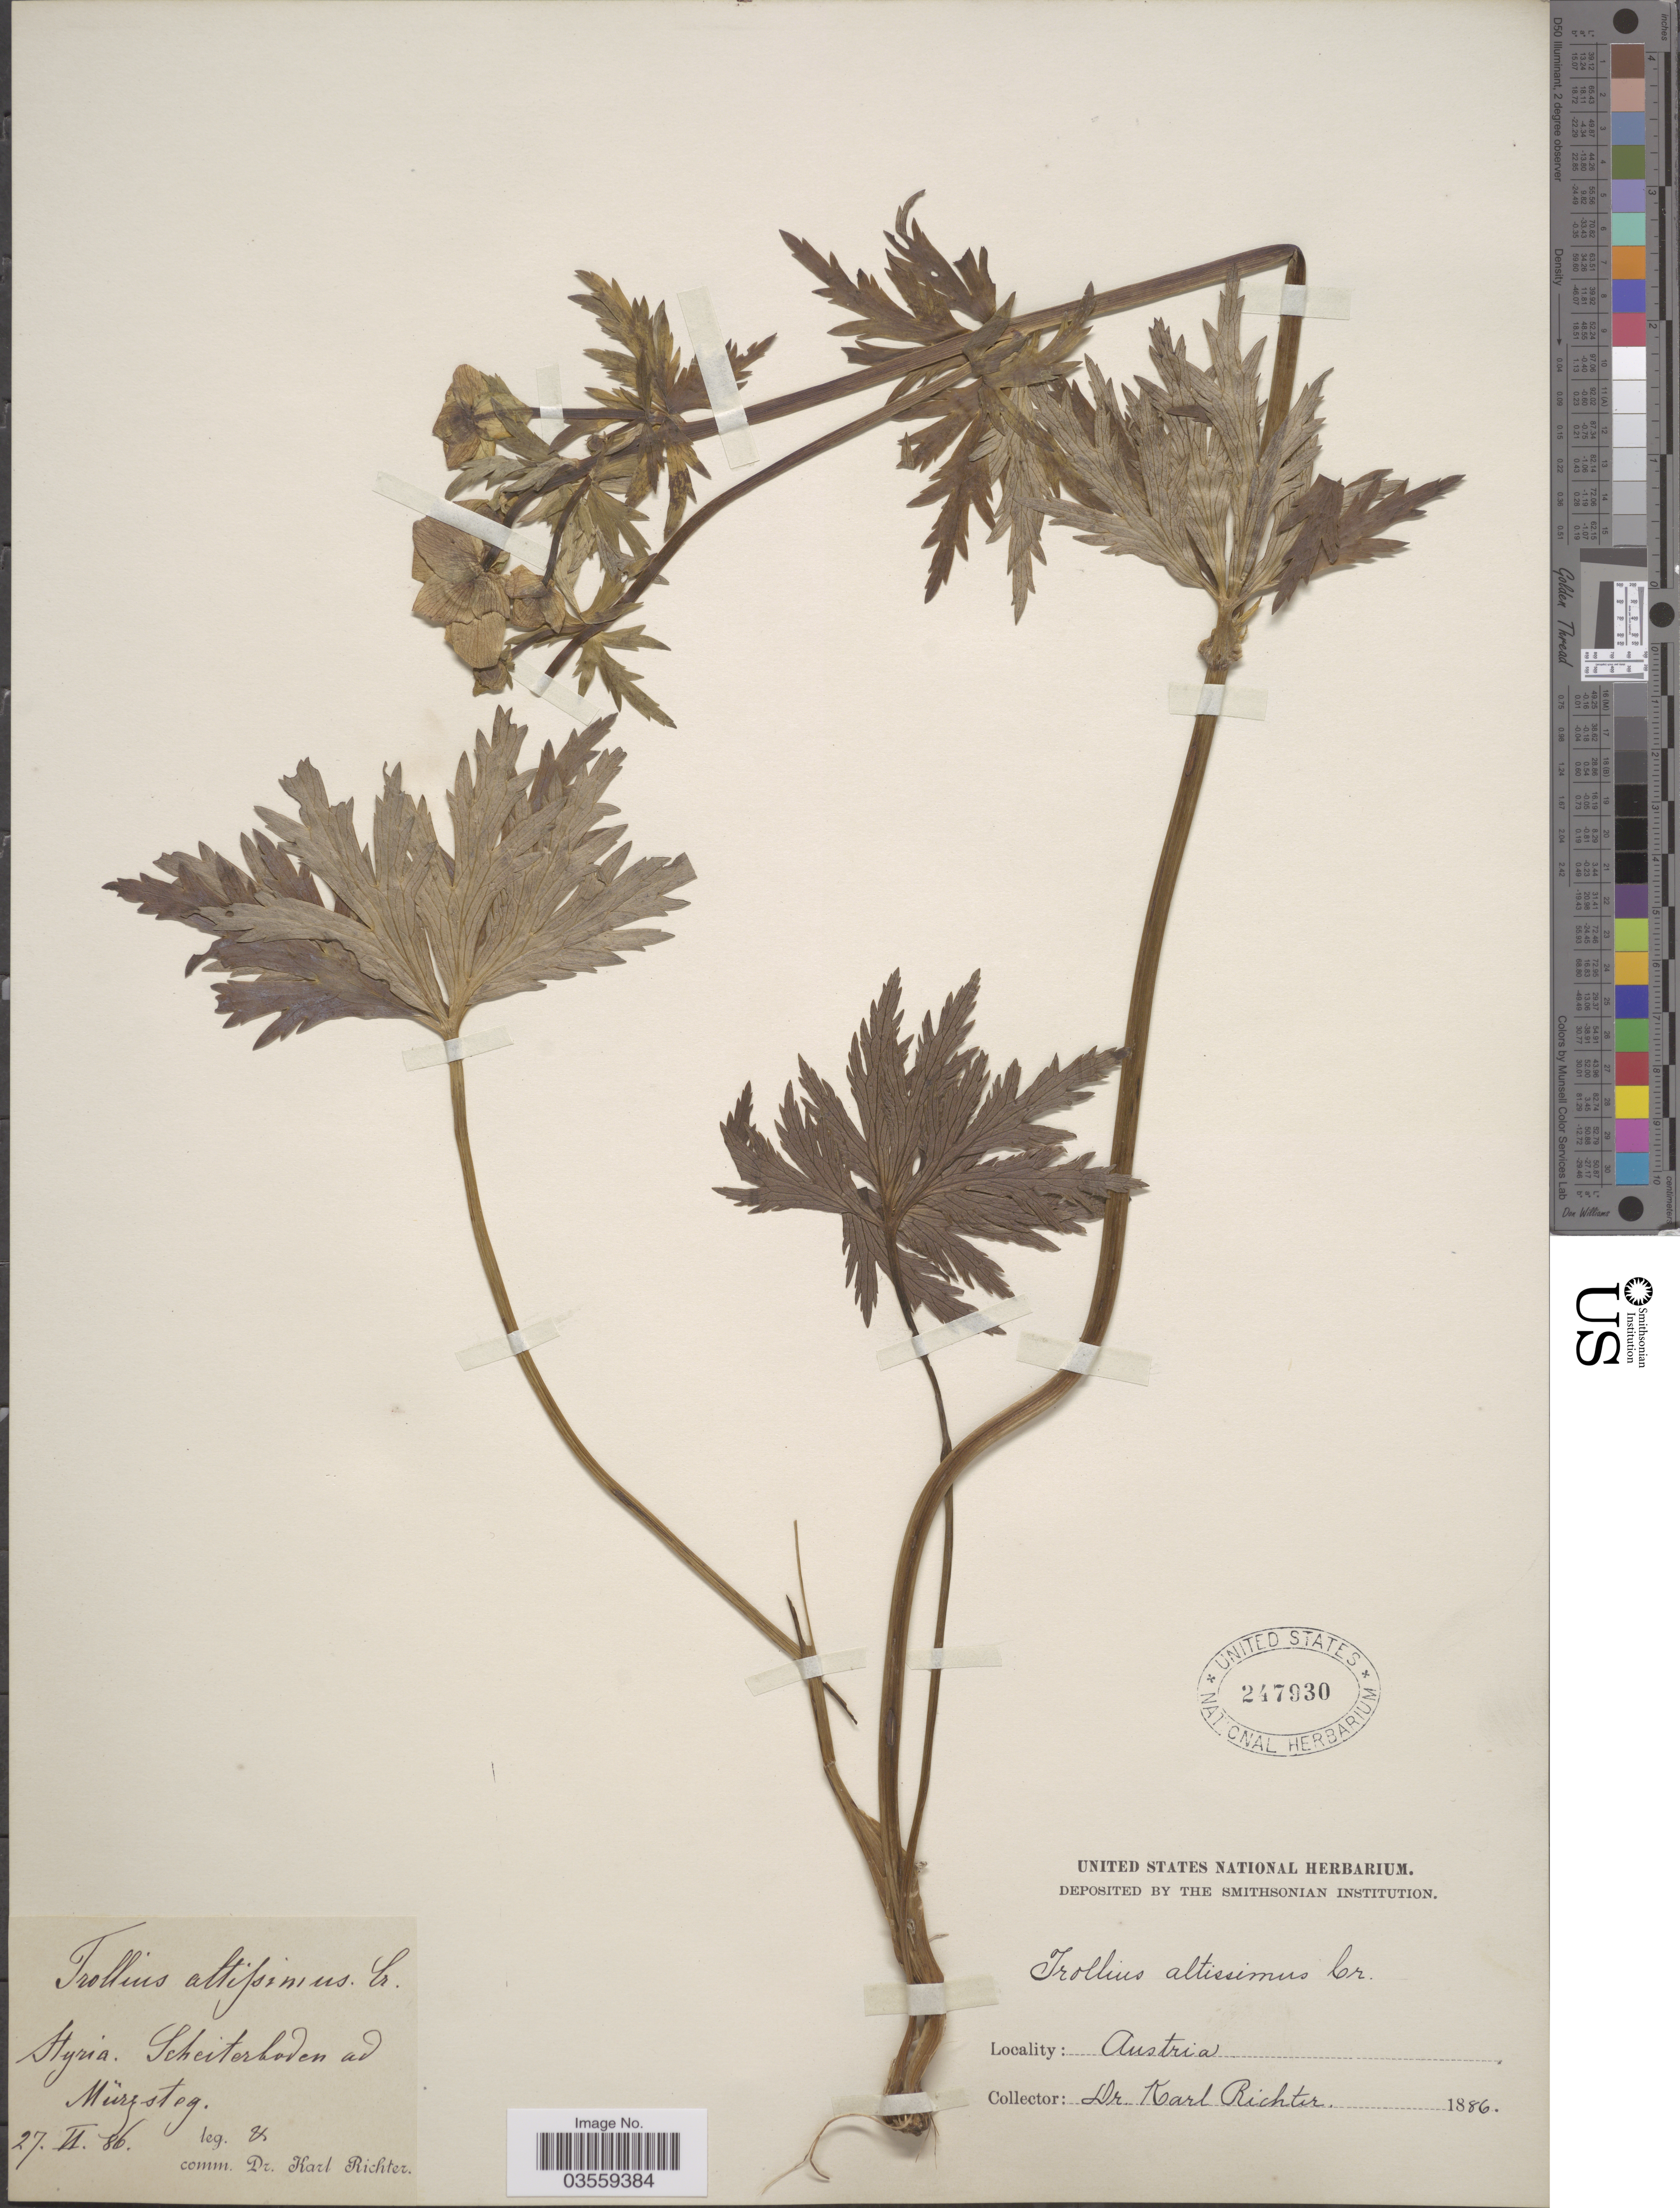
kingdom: Plantae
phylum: Tracheophyta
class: Magnoliopsida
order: Ranunculales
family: Ranunculaceae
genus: Trollius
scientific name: Trollius altissimus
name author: Crantz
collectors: K. Richter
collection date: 1886-06-27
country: Austria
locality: Styria. Scheiterboden ad Mürzsteg.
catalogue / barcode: US 247930